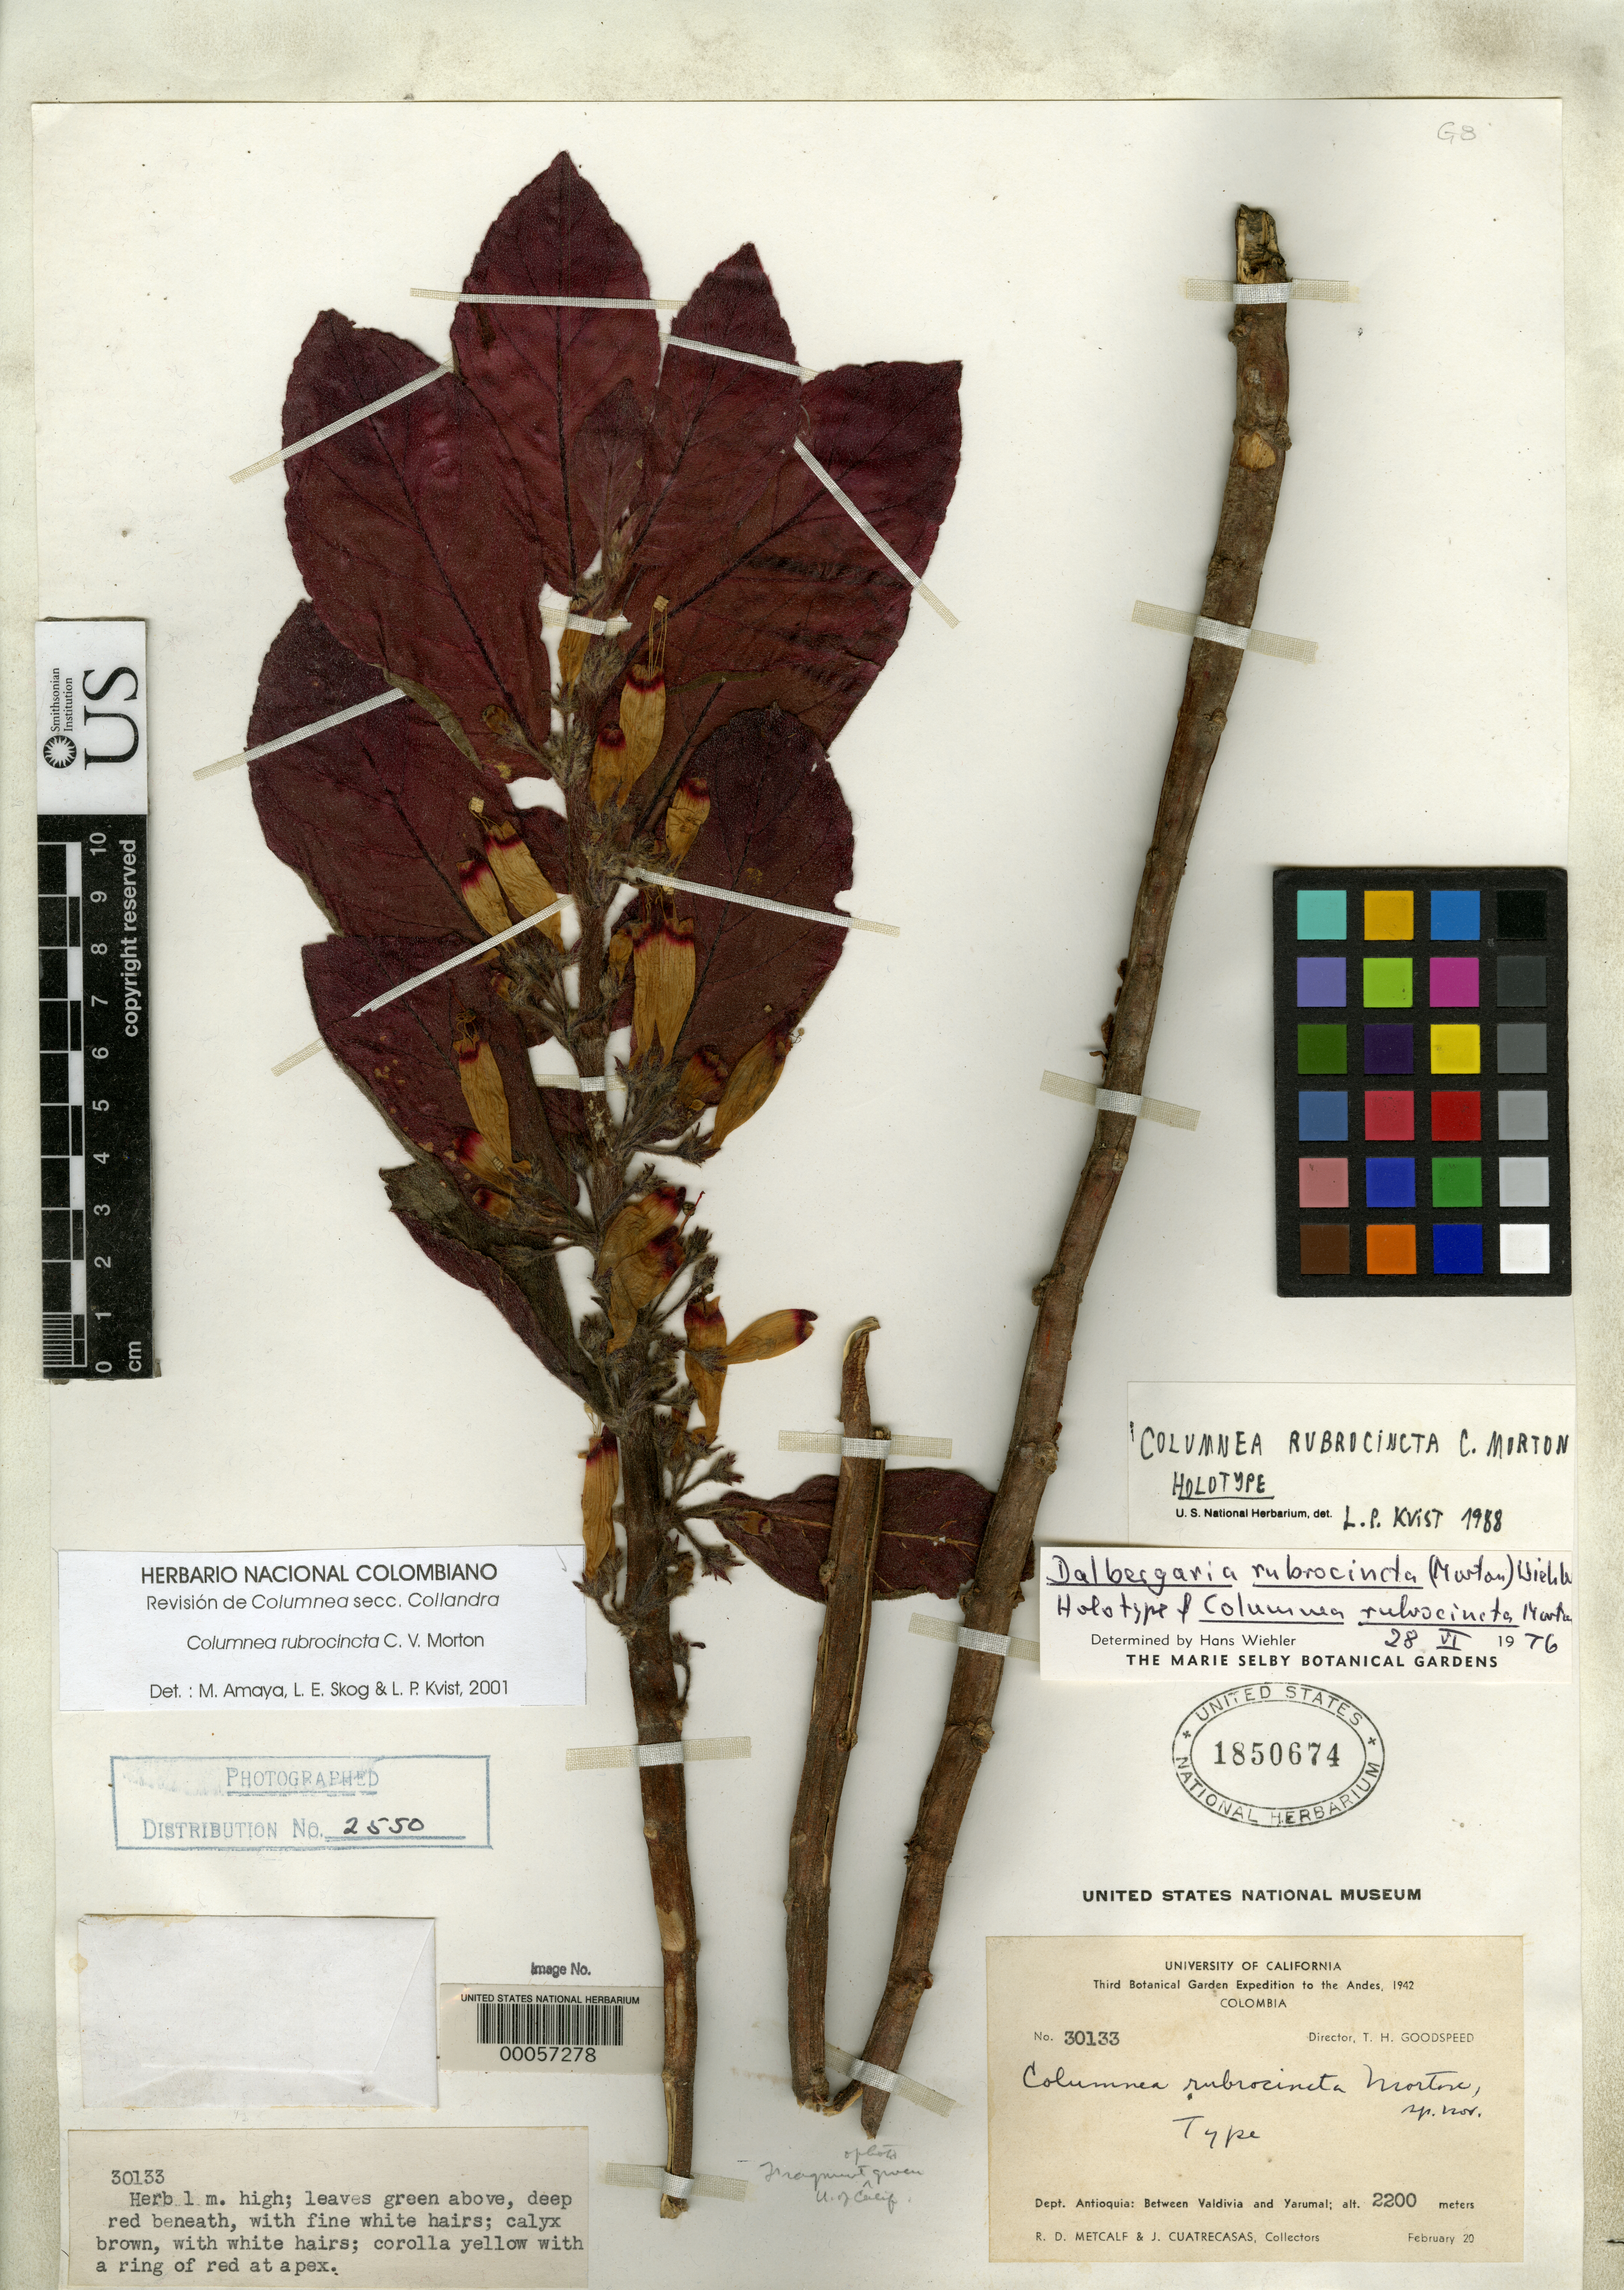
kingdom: Plantae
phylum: Tracheophyta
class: Magnoliopsida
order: Lamiales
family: Gesneriaceae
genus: Columnea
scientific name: Columnea rubrocincta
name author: C.V. Morton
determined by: Amaya-Márquez, M.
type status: Holotype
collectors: R. D. Metcalf & J. Cuatrecasas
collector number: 30133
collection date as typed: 20 Feb 1942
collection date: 1942-02-20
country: Colombia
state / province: Antioquia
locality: Between Valdivia and Yarumal.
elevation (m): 2200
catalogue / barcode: US 1850674